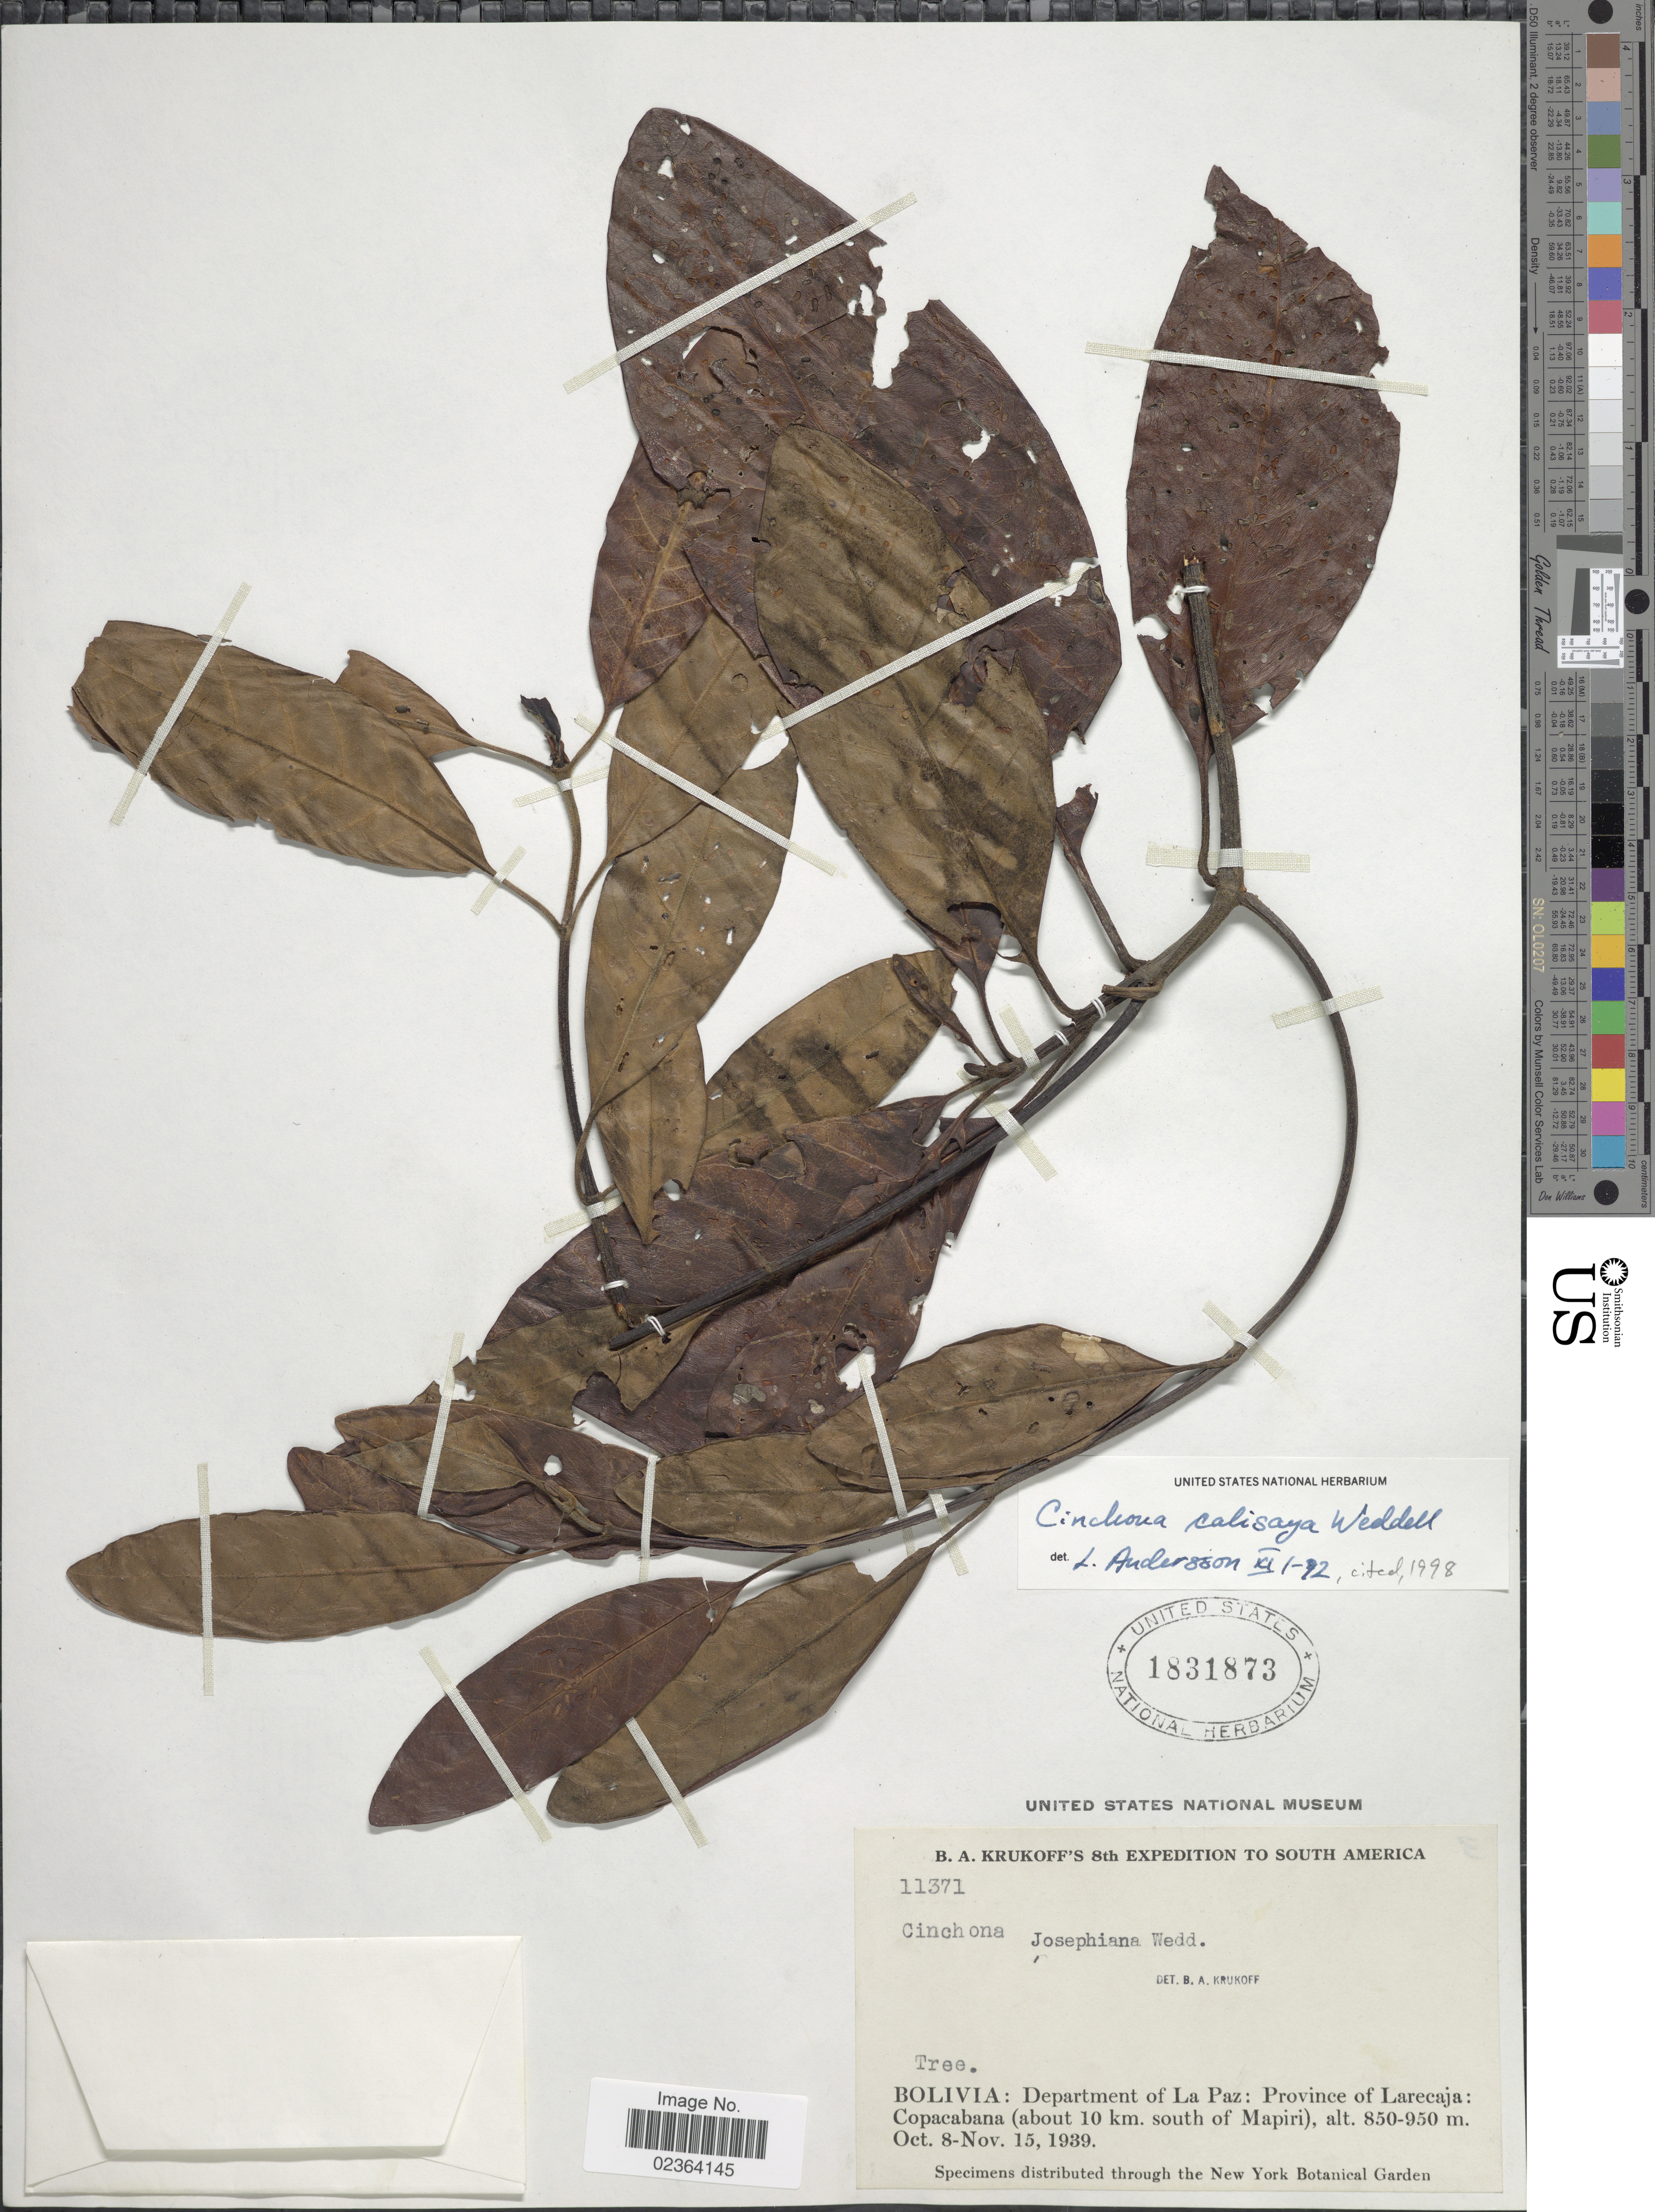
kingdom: Plantae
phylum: Tracheophyta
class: Magnoliopsida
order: Gentianales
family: Rubiaceae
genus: Cinchona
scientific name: Cinchona calisaya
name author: Wedd.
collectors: B. A. Krukoff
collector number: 11371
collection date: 1939-10-08/1939-11-15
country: Bolivia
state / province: La Paz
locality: Department of La Paz: Province of LarecajaL Copacabana ( about 10 km. south of Mapiri)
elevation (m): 850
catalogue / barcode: US 1831873